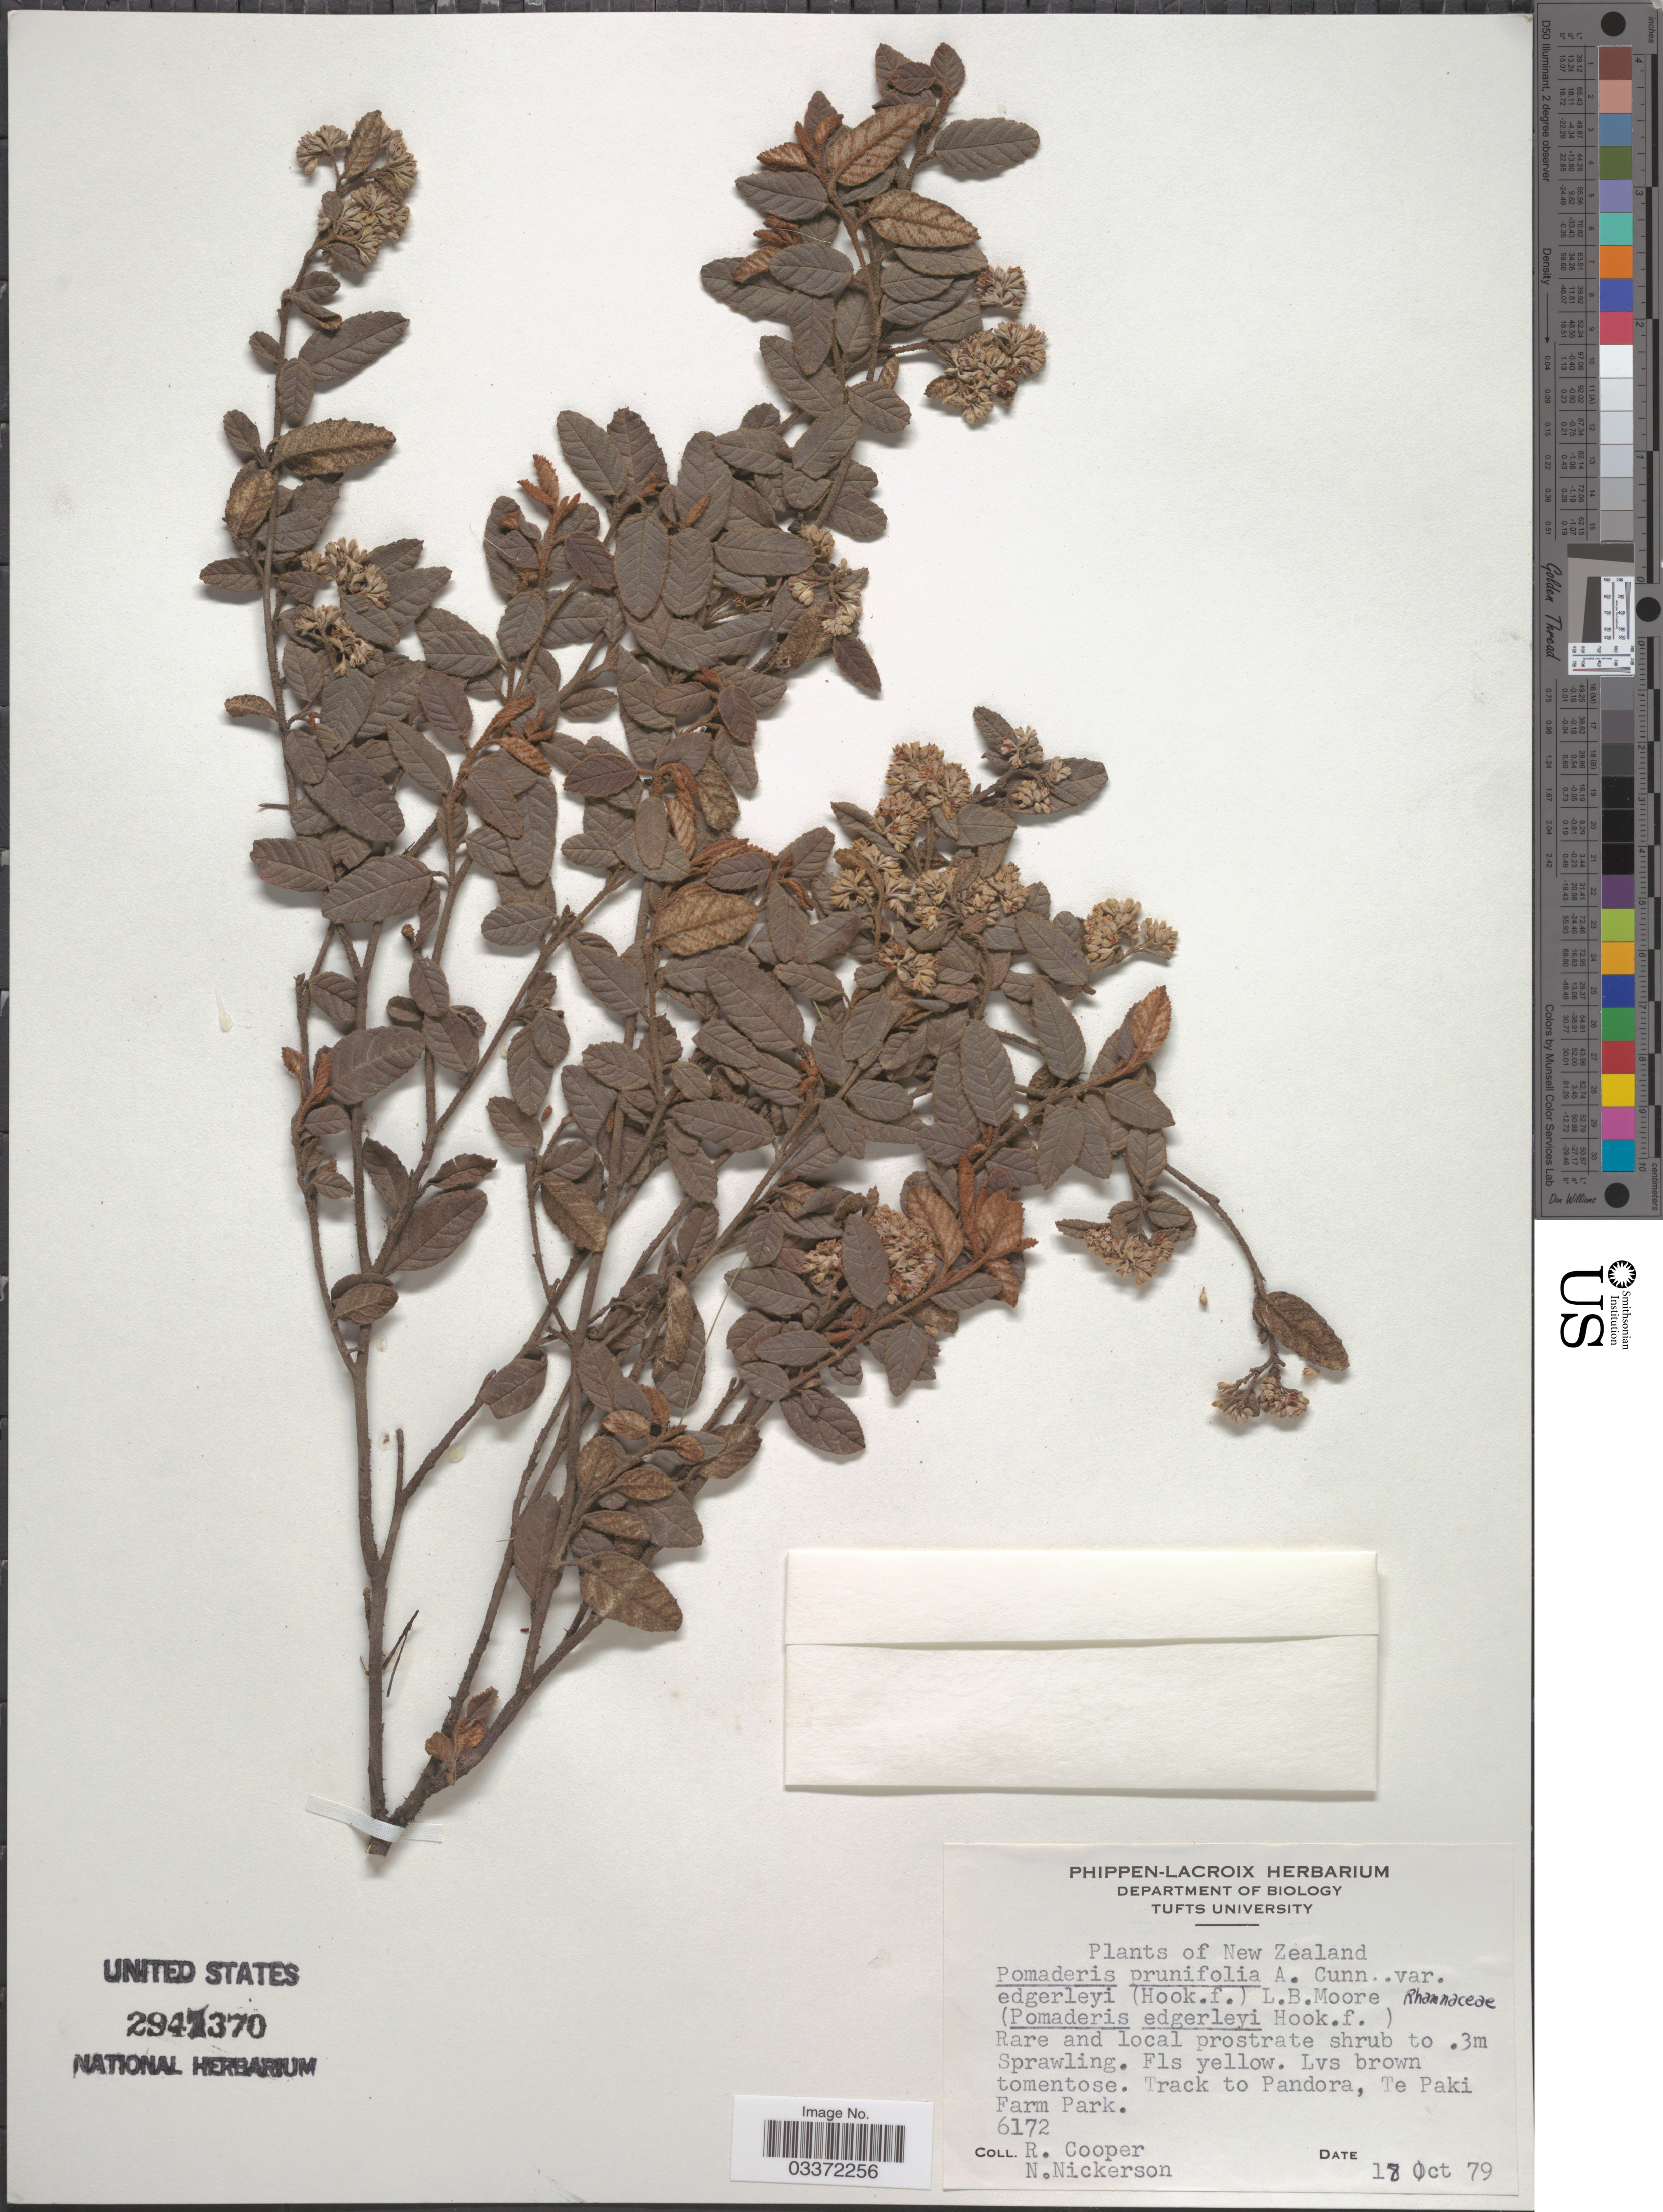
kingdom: Plantae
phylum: Tracheophyta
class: Magnoliopsida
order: Rosales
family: Rhamnaceae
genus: Pomaderris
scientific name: Pomaderris prunifolia var. edgerleyi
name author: (Hook. f.) L.B. Moore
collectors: R. Cooper & N. Nickerson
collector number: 6172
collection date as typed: Transcribed d/m/y: 18/10/79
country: New Zealand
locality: Track to Pandora, Te Paki Farm Park.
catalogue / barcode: US 2947370